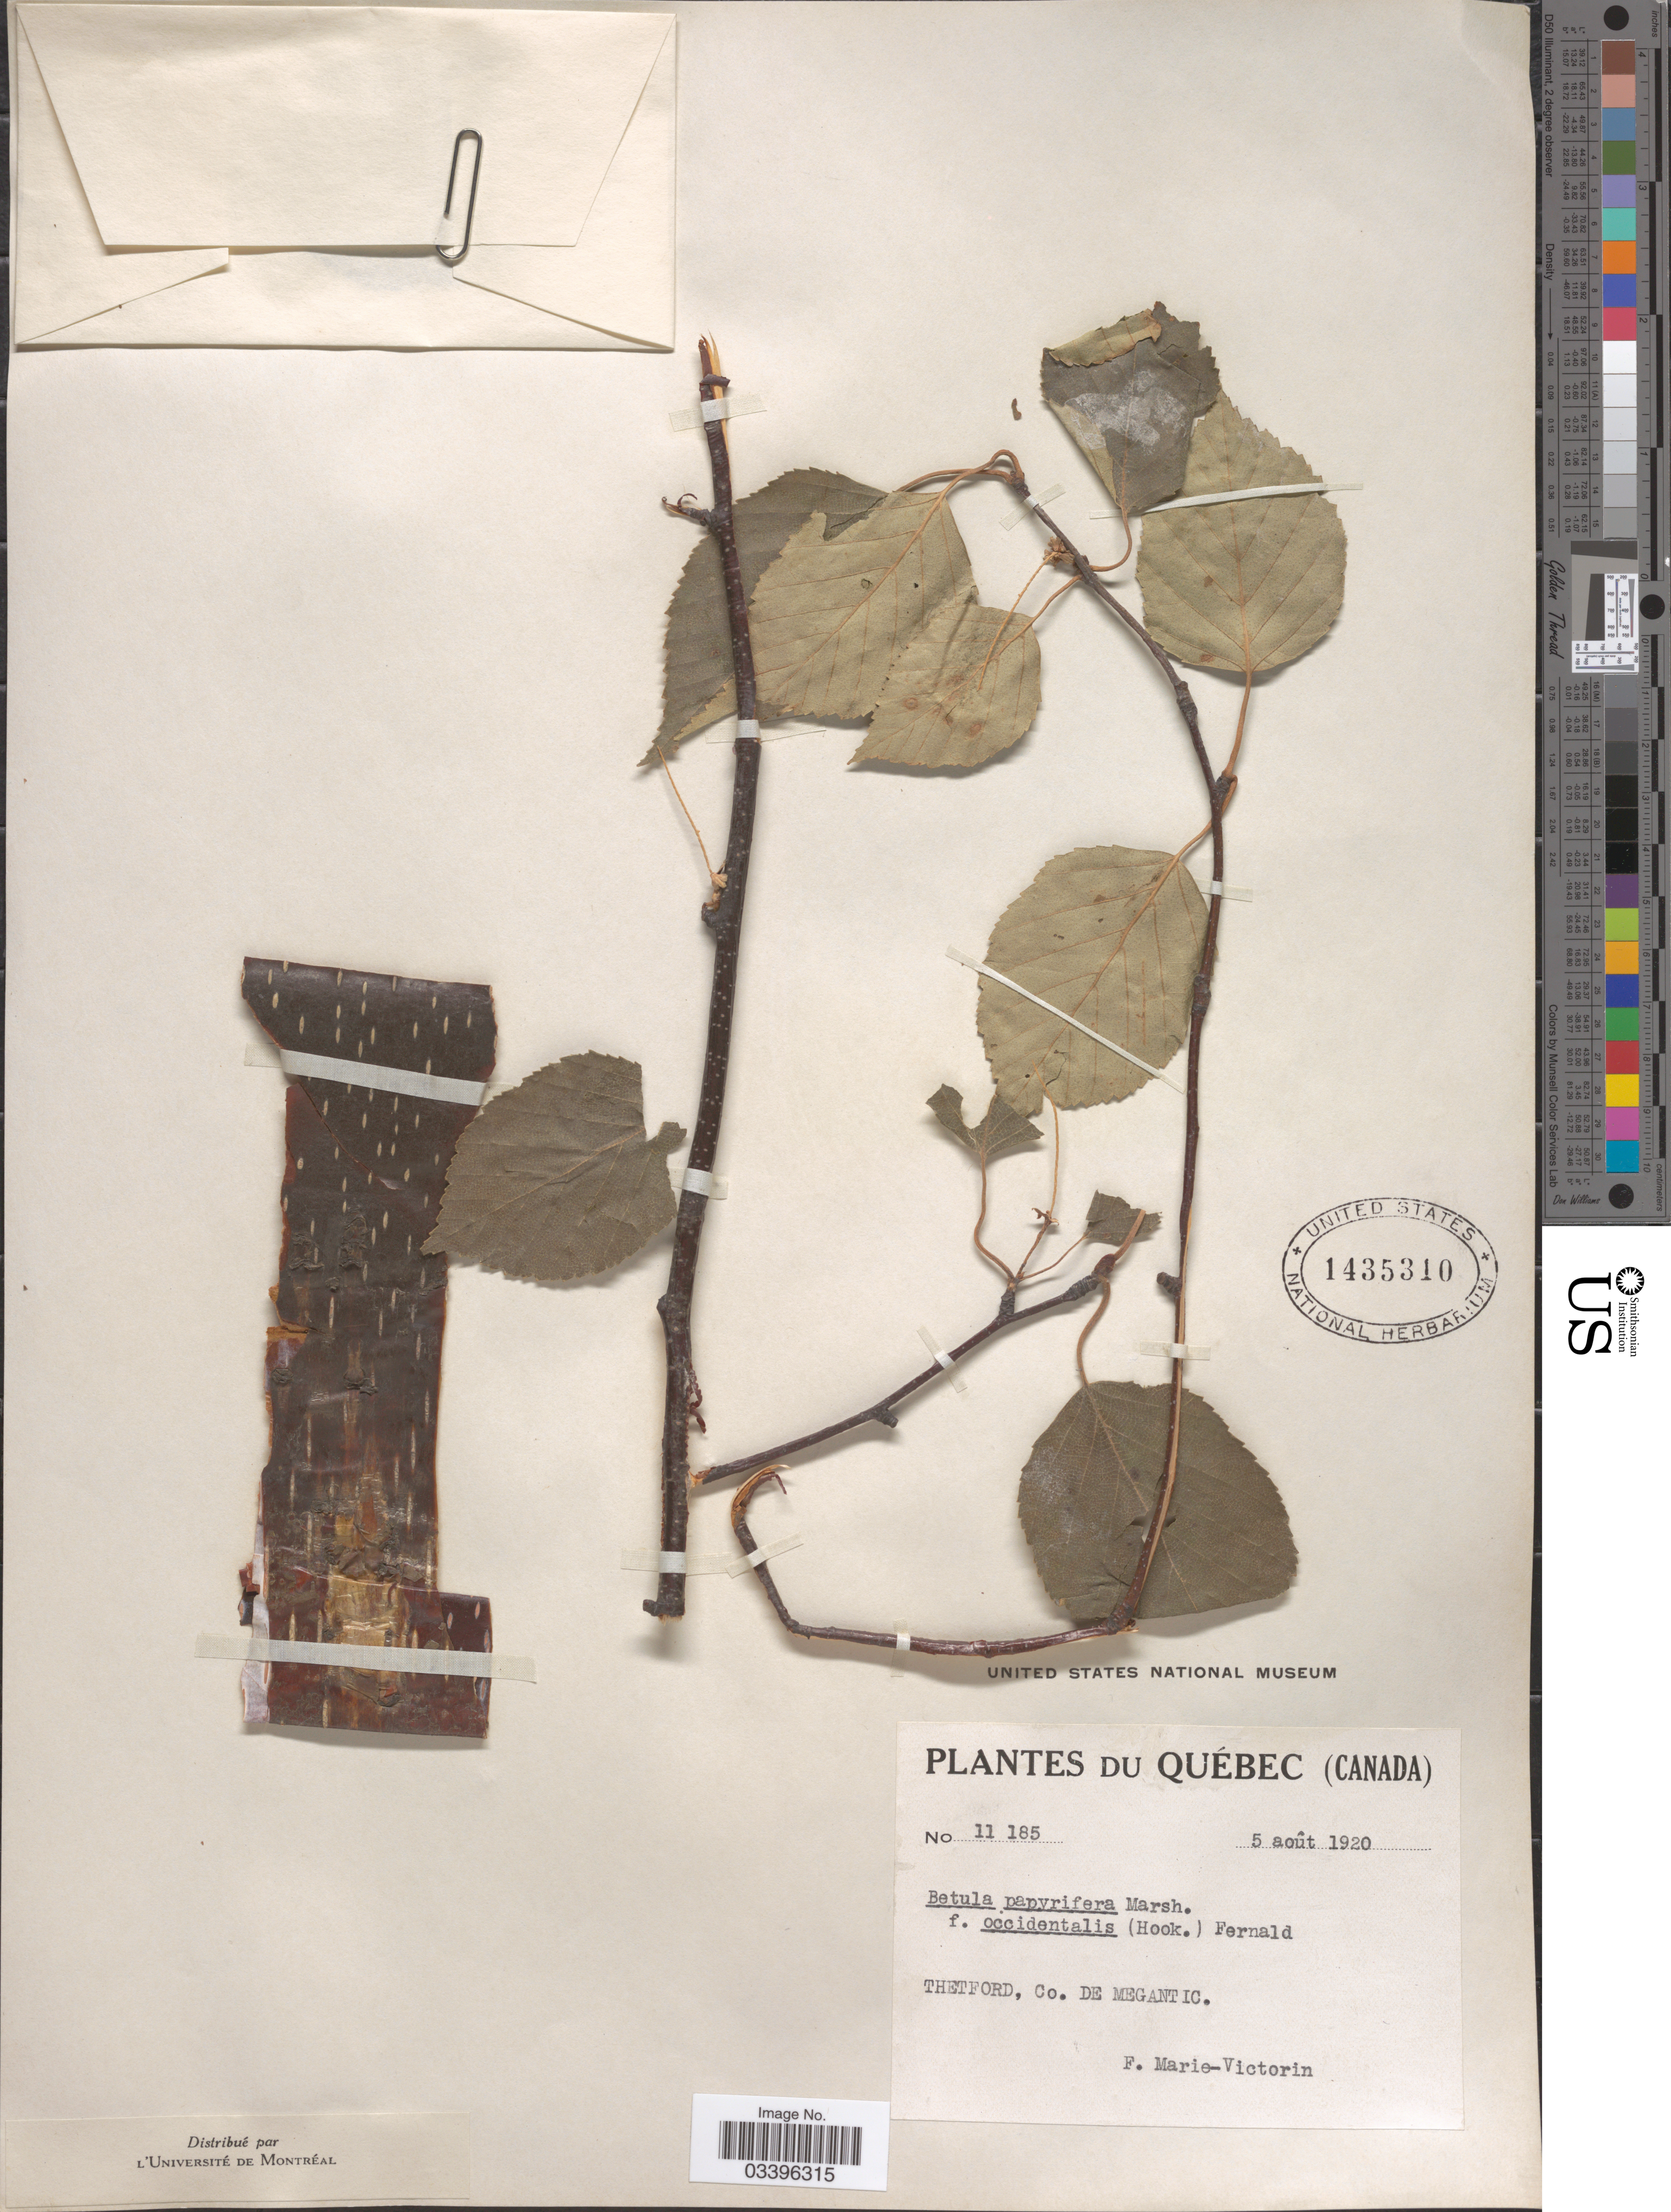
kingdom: Plantae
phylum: Tracheophyta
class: Magnoliopsida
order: Fagales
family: Betulaceae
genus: Betula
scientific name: Betula occidentalis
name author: Hook.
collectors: F. Marie-Victorin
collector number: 11185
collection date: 1920-08-05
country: Canada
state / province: Quebec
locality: Thetford, Co. de Megantic.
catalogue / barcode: US 1435310